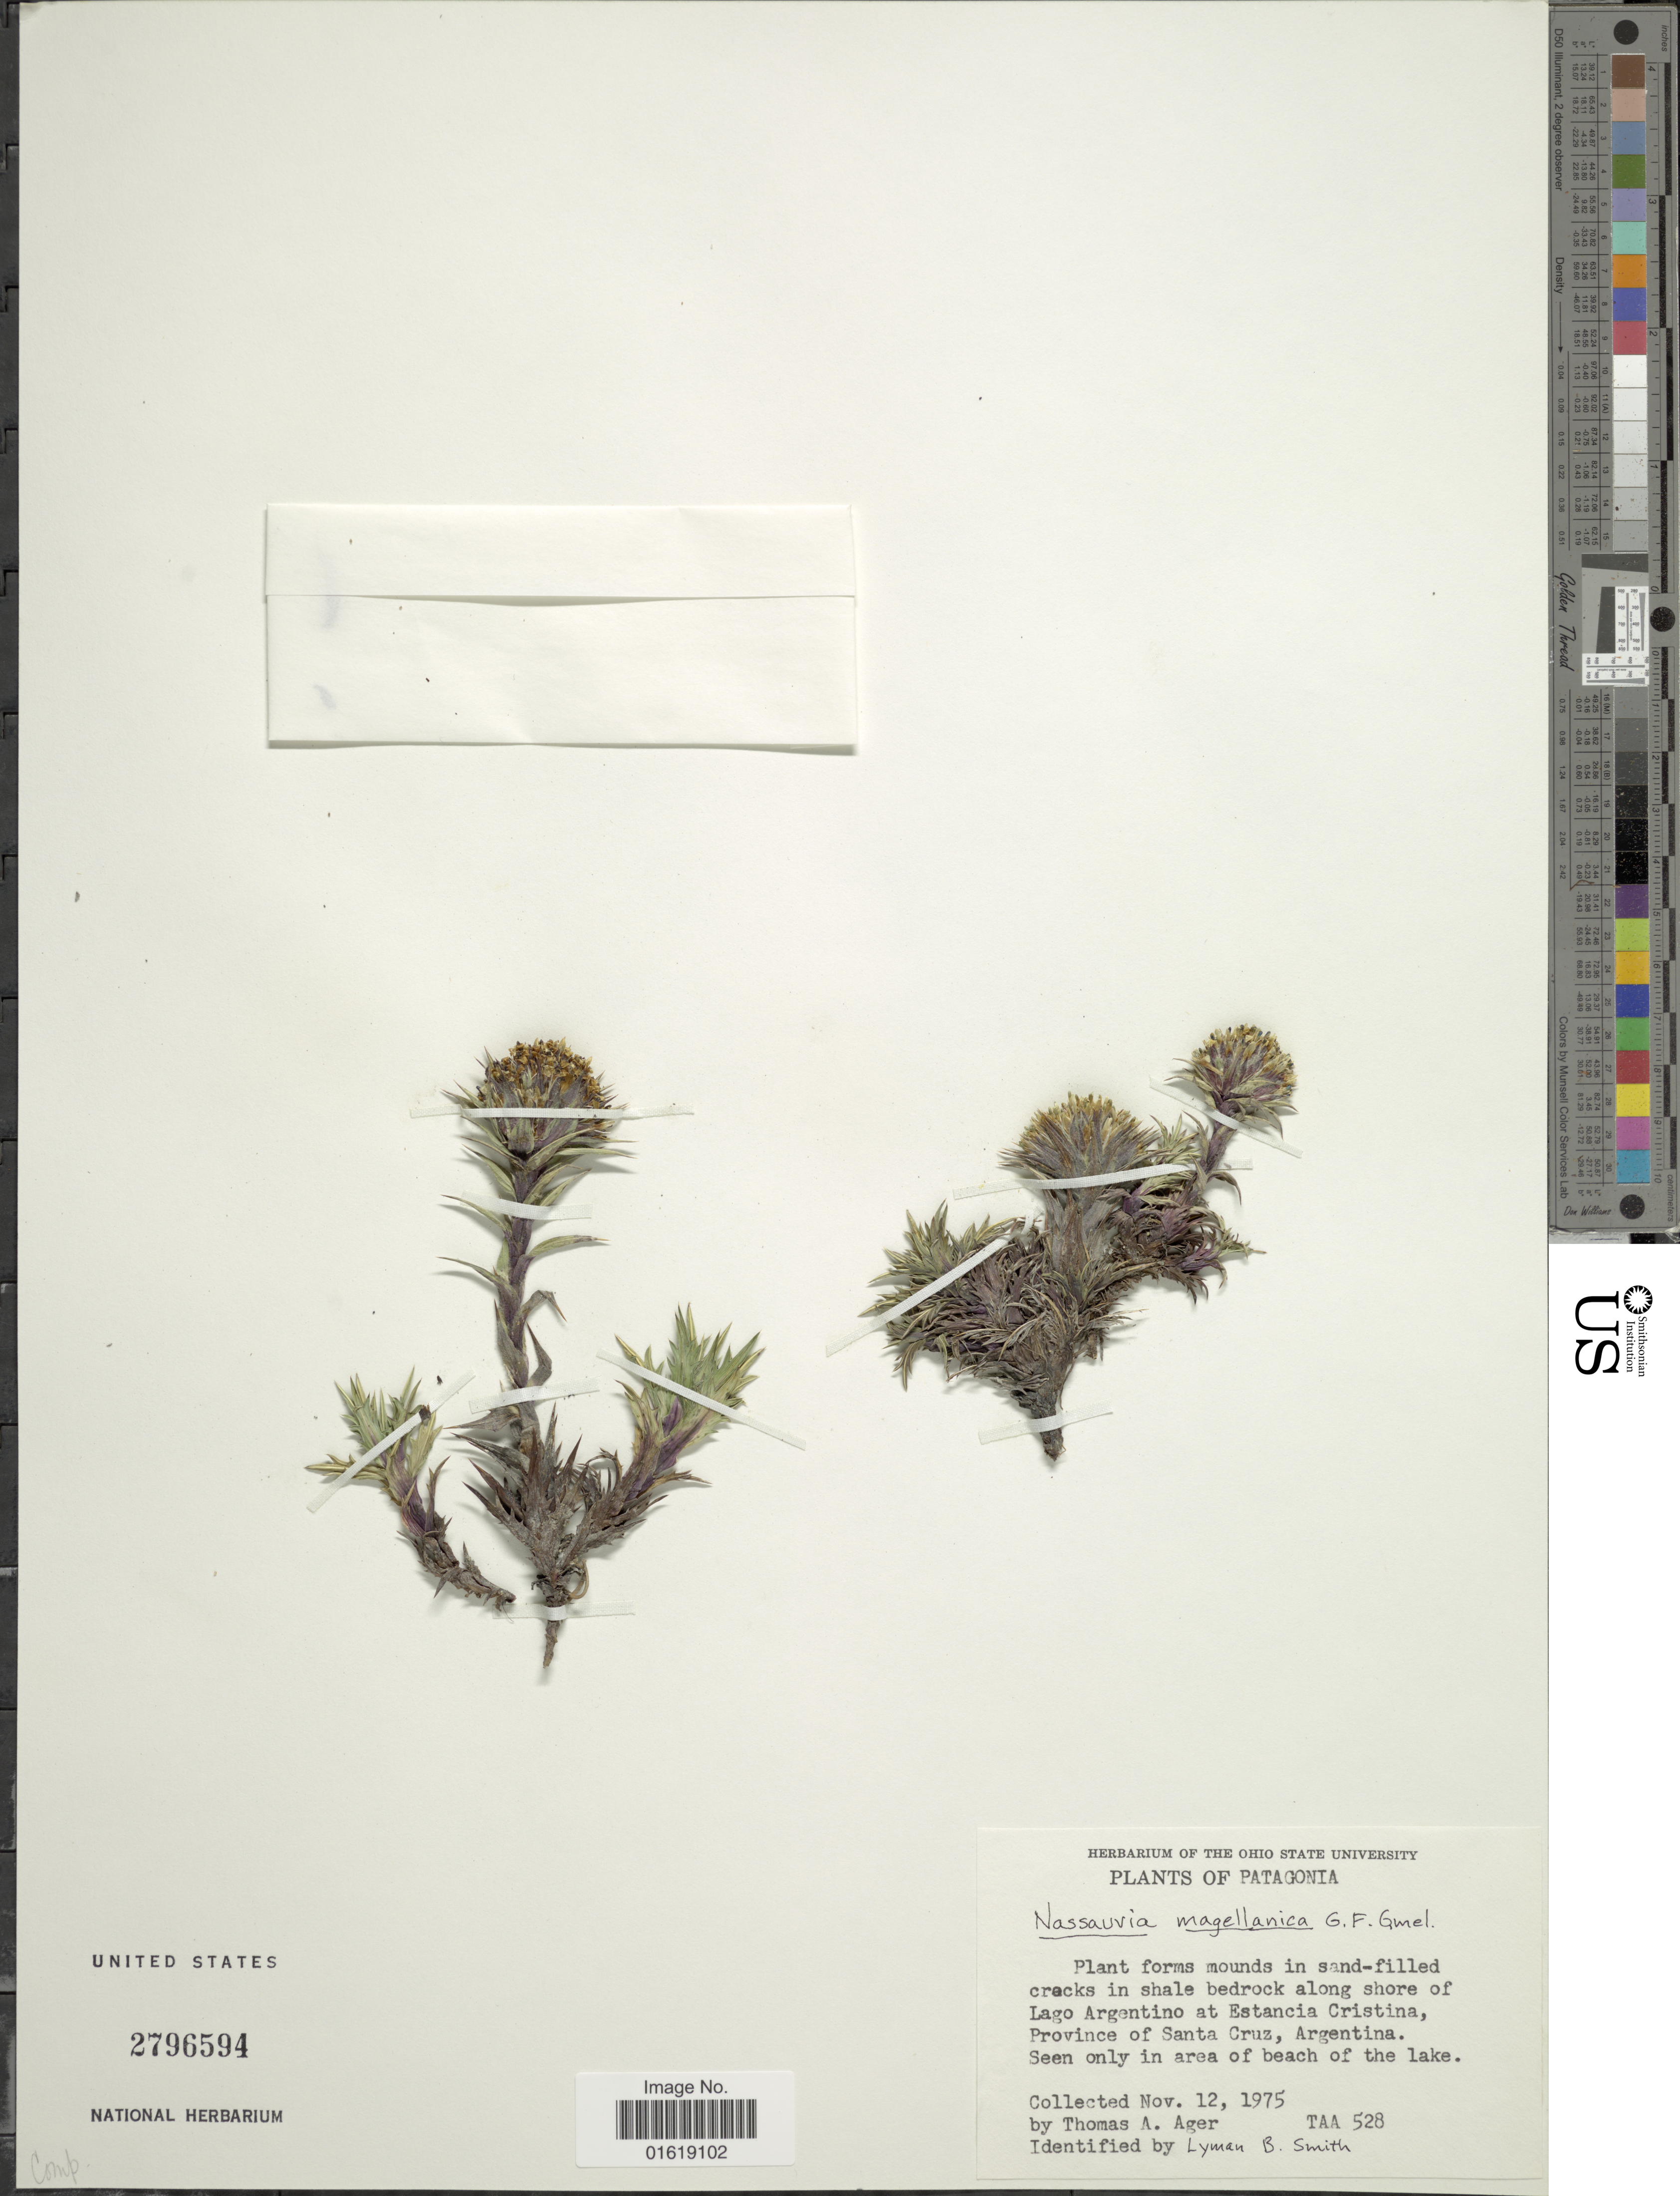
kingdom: Plantae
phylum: Tracheophyta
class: Magnoliopsida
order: Asterales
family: Asteraceae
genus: Nassauvia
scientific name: Nassauvia magellanica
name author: J.F. Gmel.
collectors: T. A. Ager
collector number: TAA 528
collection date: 1975-11-12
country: Argentina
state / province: Santa Cruz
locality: Patagonia. Plant forms mounds in sand-filled cracks in shale bedrock along shore of Lago Argentino at Estancia Cristina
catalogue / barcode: US 2796594